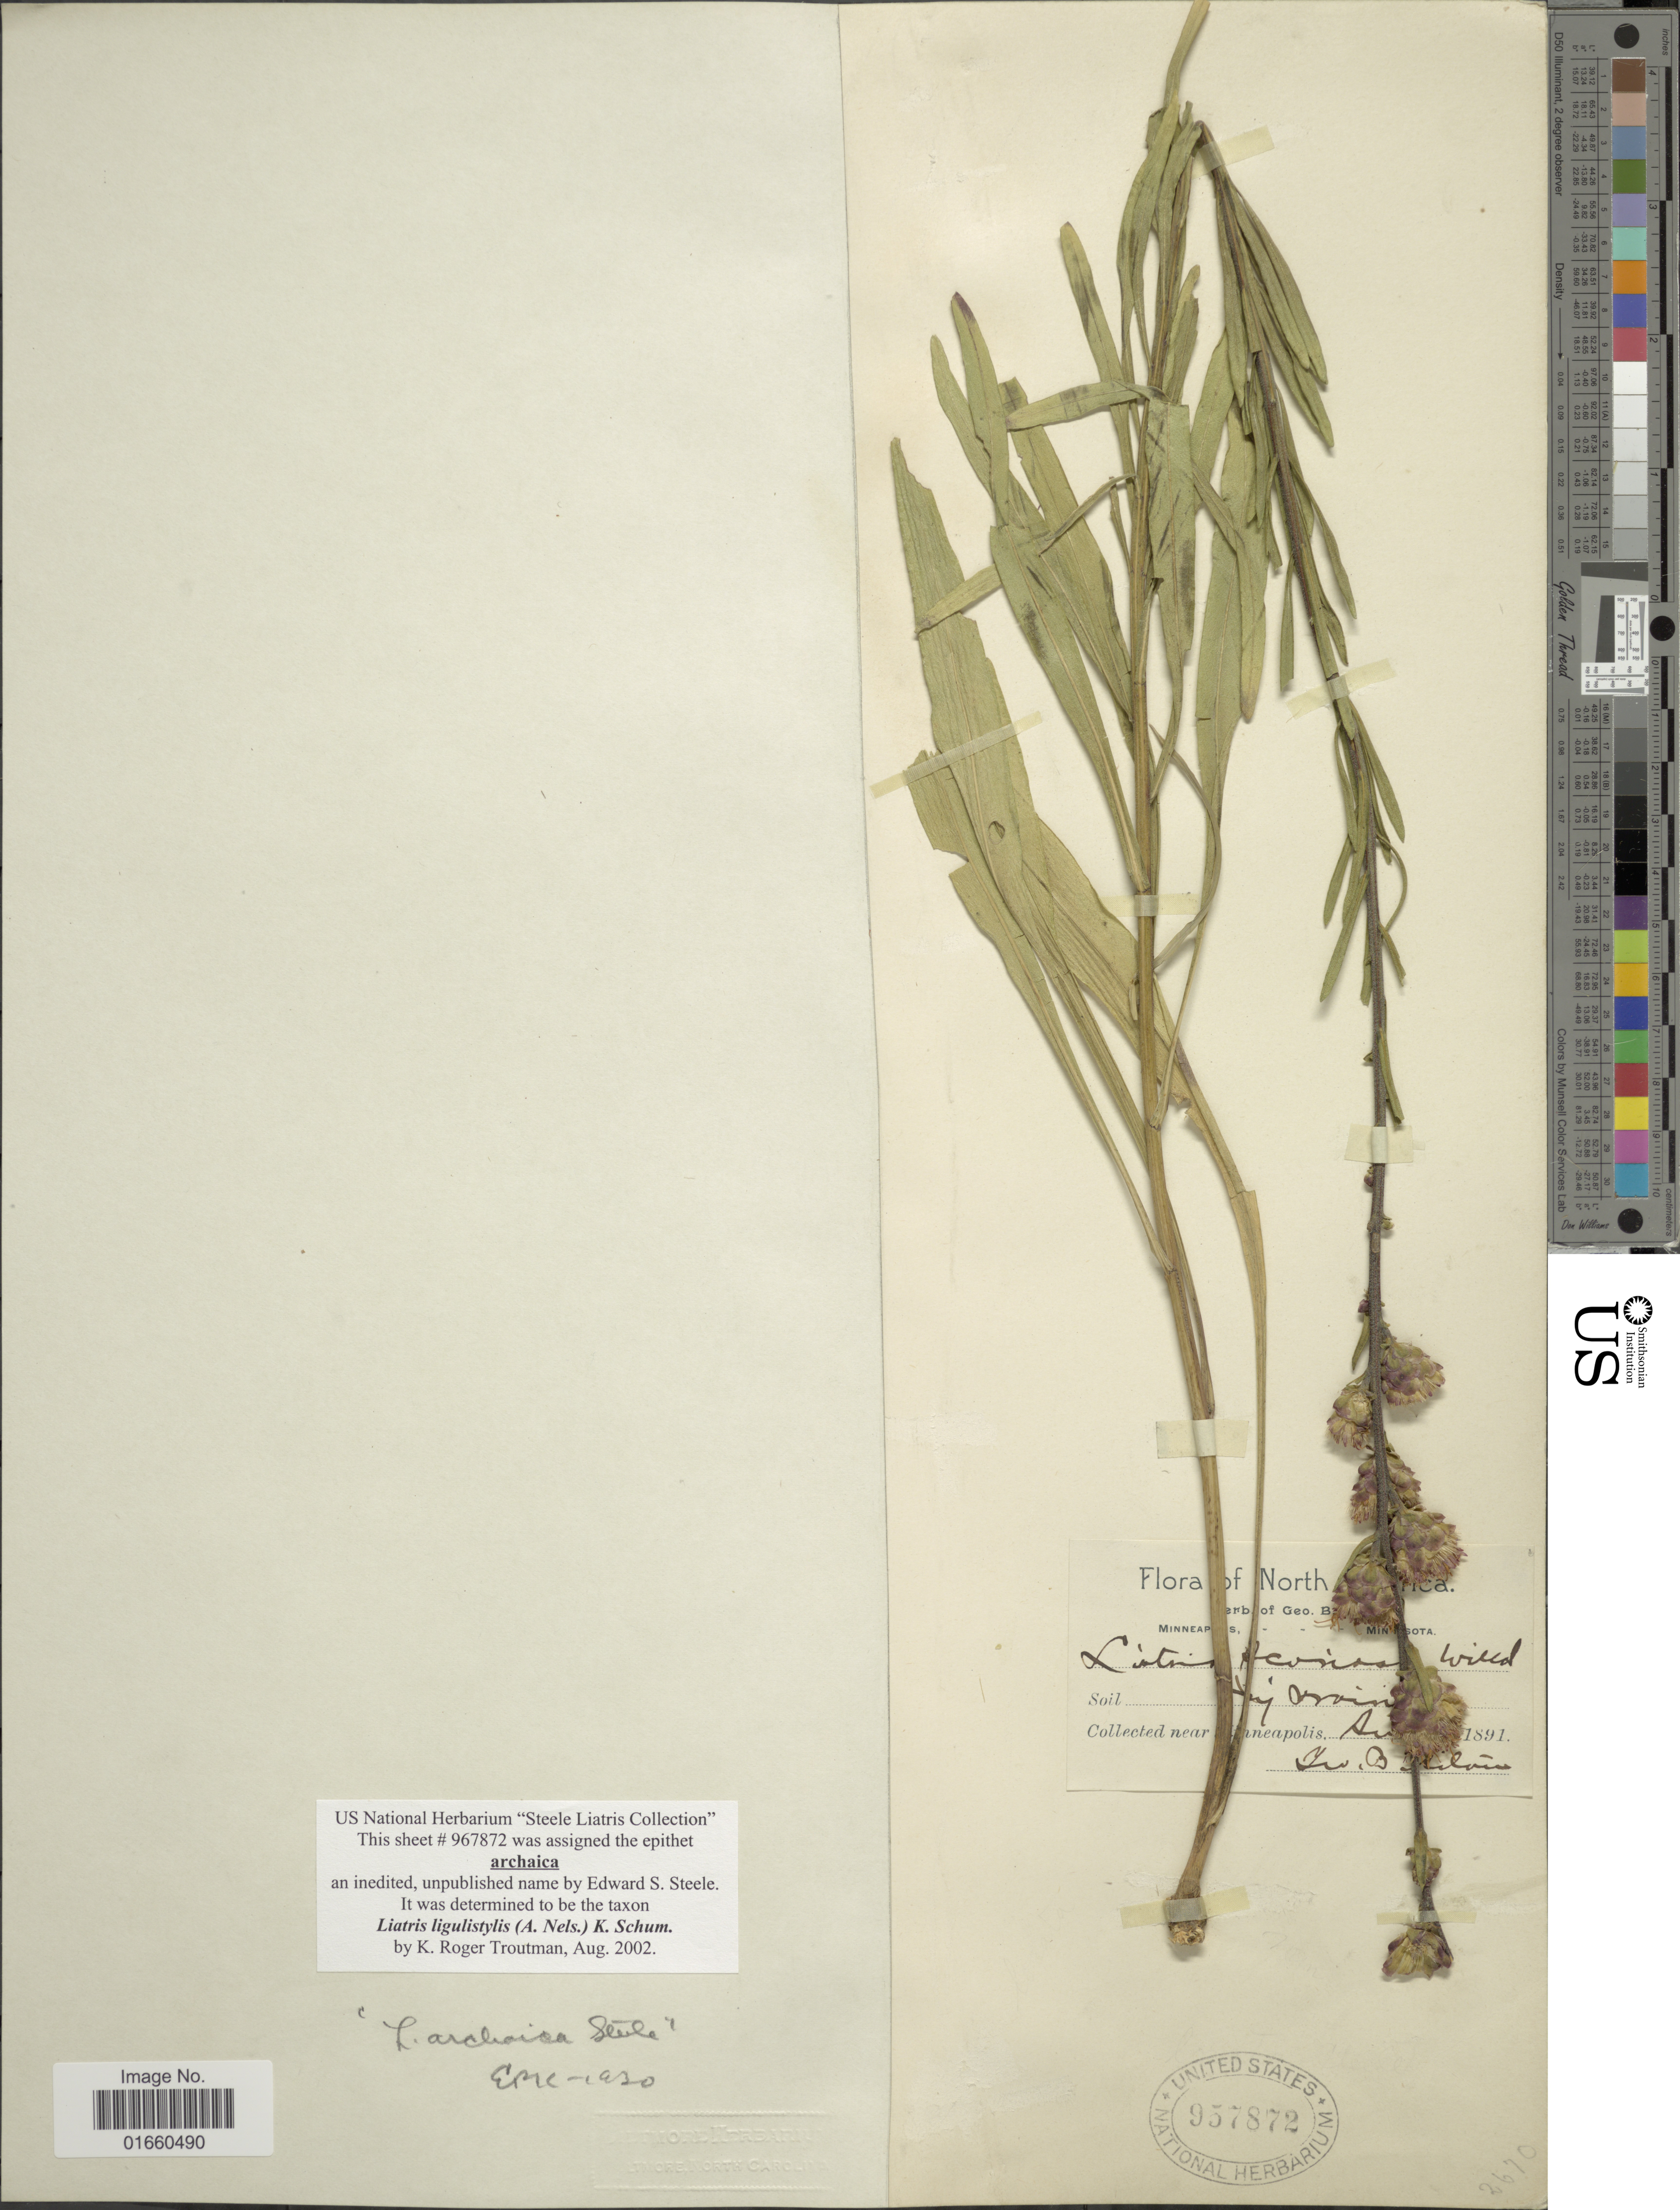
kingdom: Plantae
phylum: Tracheophyta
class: Magnoliopsida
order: Asterales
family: Asteraceae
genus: Liatris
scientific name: Liatris ligulistylis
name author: (A. Nelson) K. Schum.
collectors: G. B. Aiton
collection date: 1891-08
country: United States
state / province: Minnesota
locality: Near Minneapolis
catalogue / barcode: US 957872